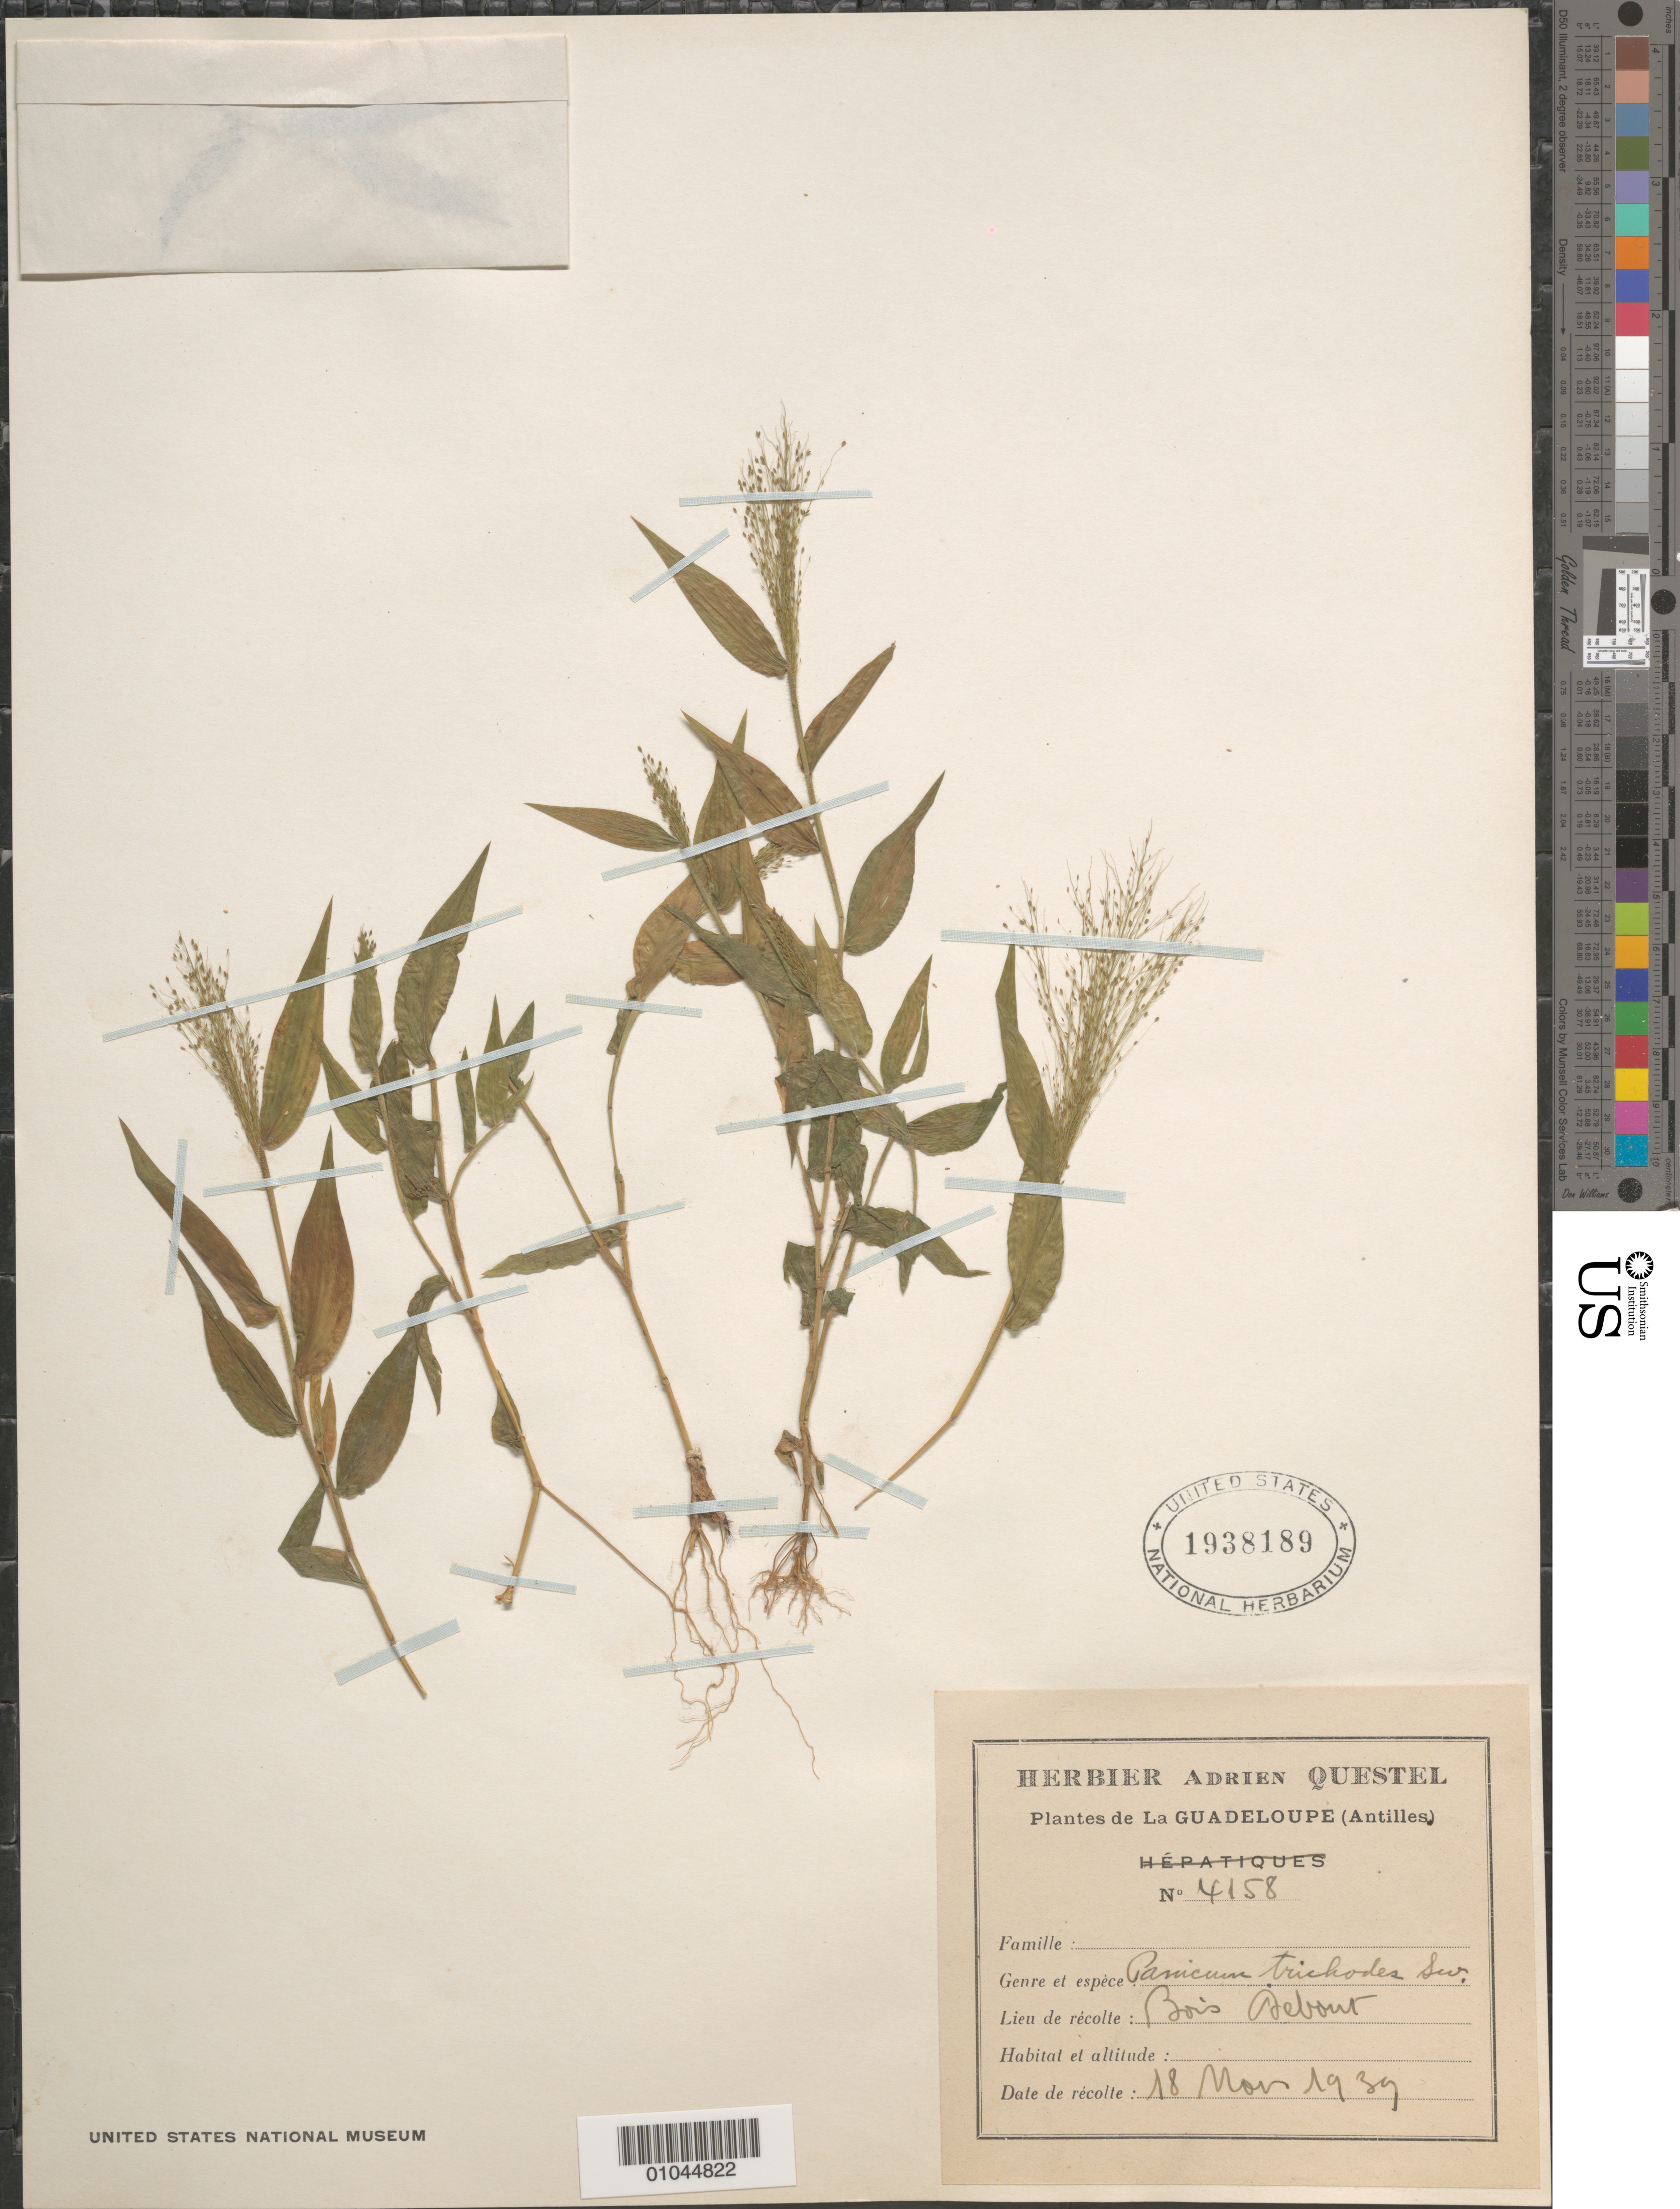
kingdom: Plantae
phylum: Tracheophyta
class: Liliopsida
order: Poales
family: Poaceae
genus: Panicum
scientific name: Panicum trichoides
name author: Sw.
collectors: A. Questel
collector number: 4158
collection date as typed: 18 Nov 1939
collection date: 1939-11-18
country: Guadeloupe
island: Basse Terre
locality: Bois Debout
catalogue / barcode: US 1938189